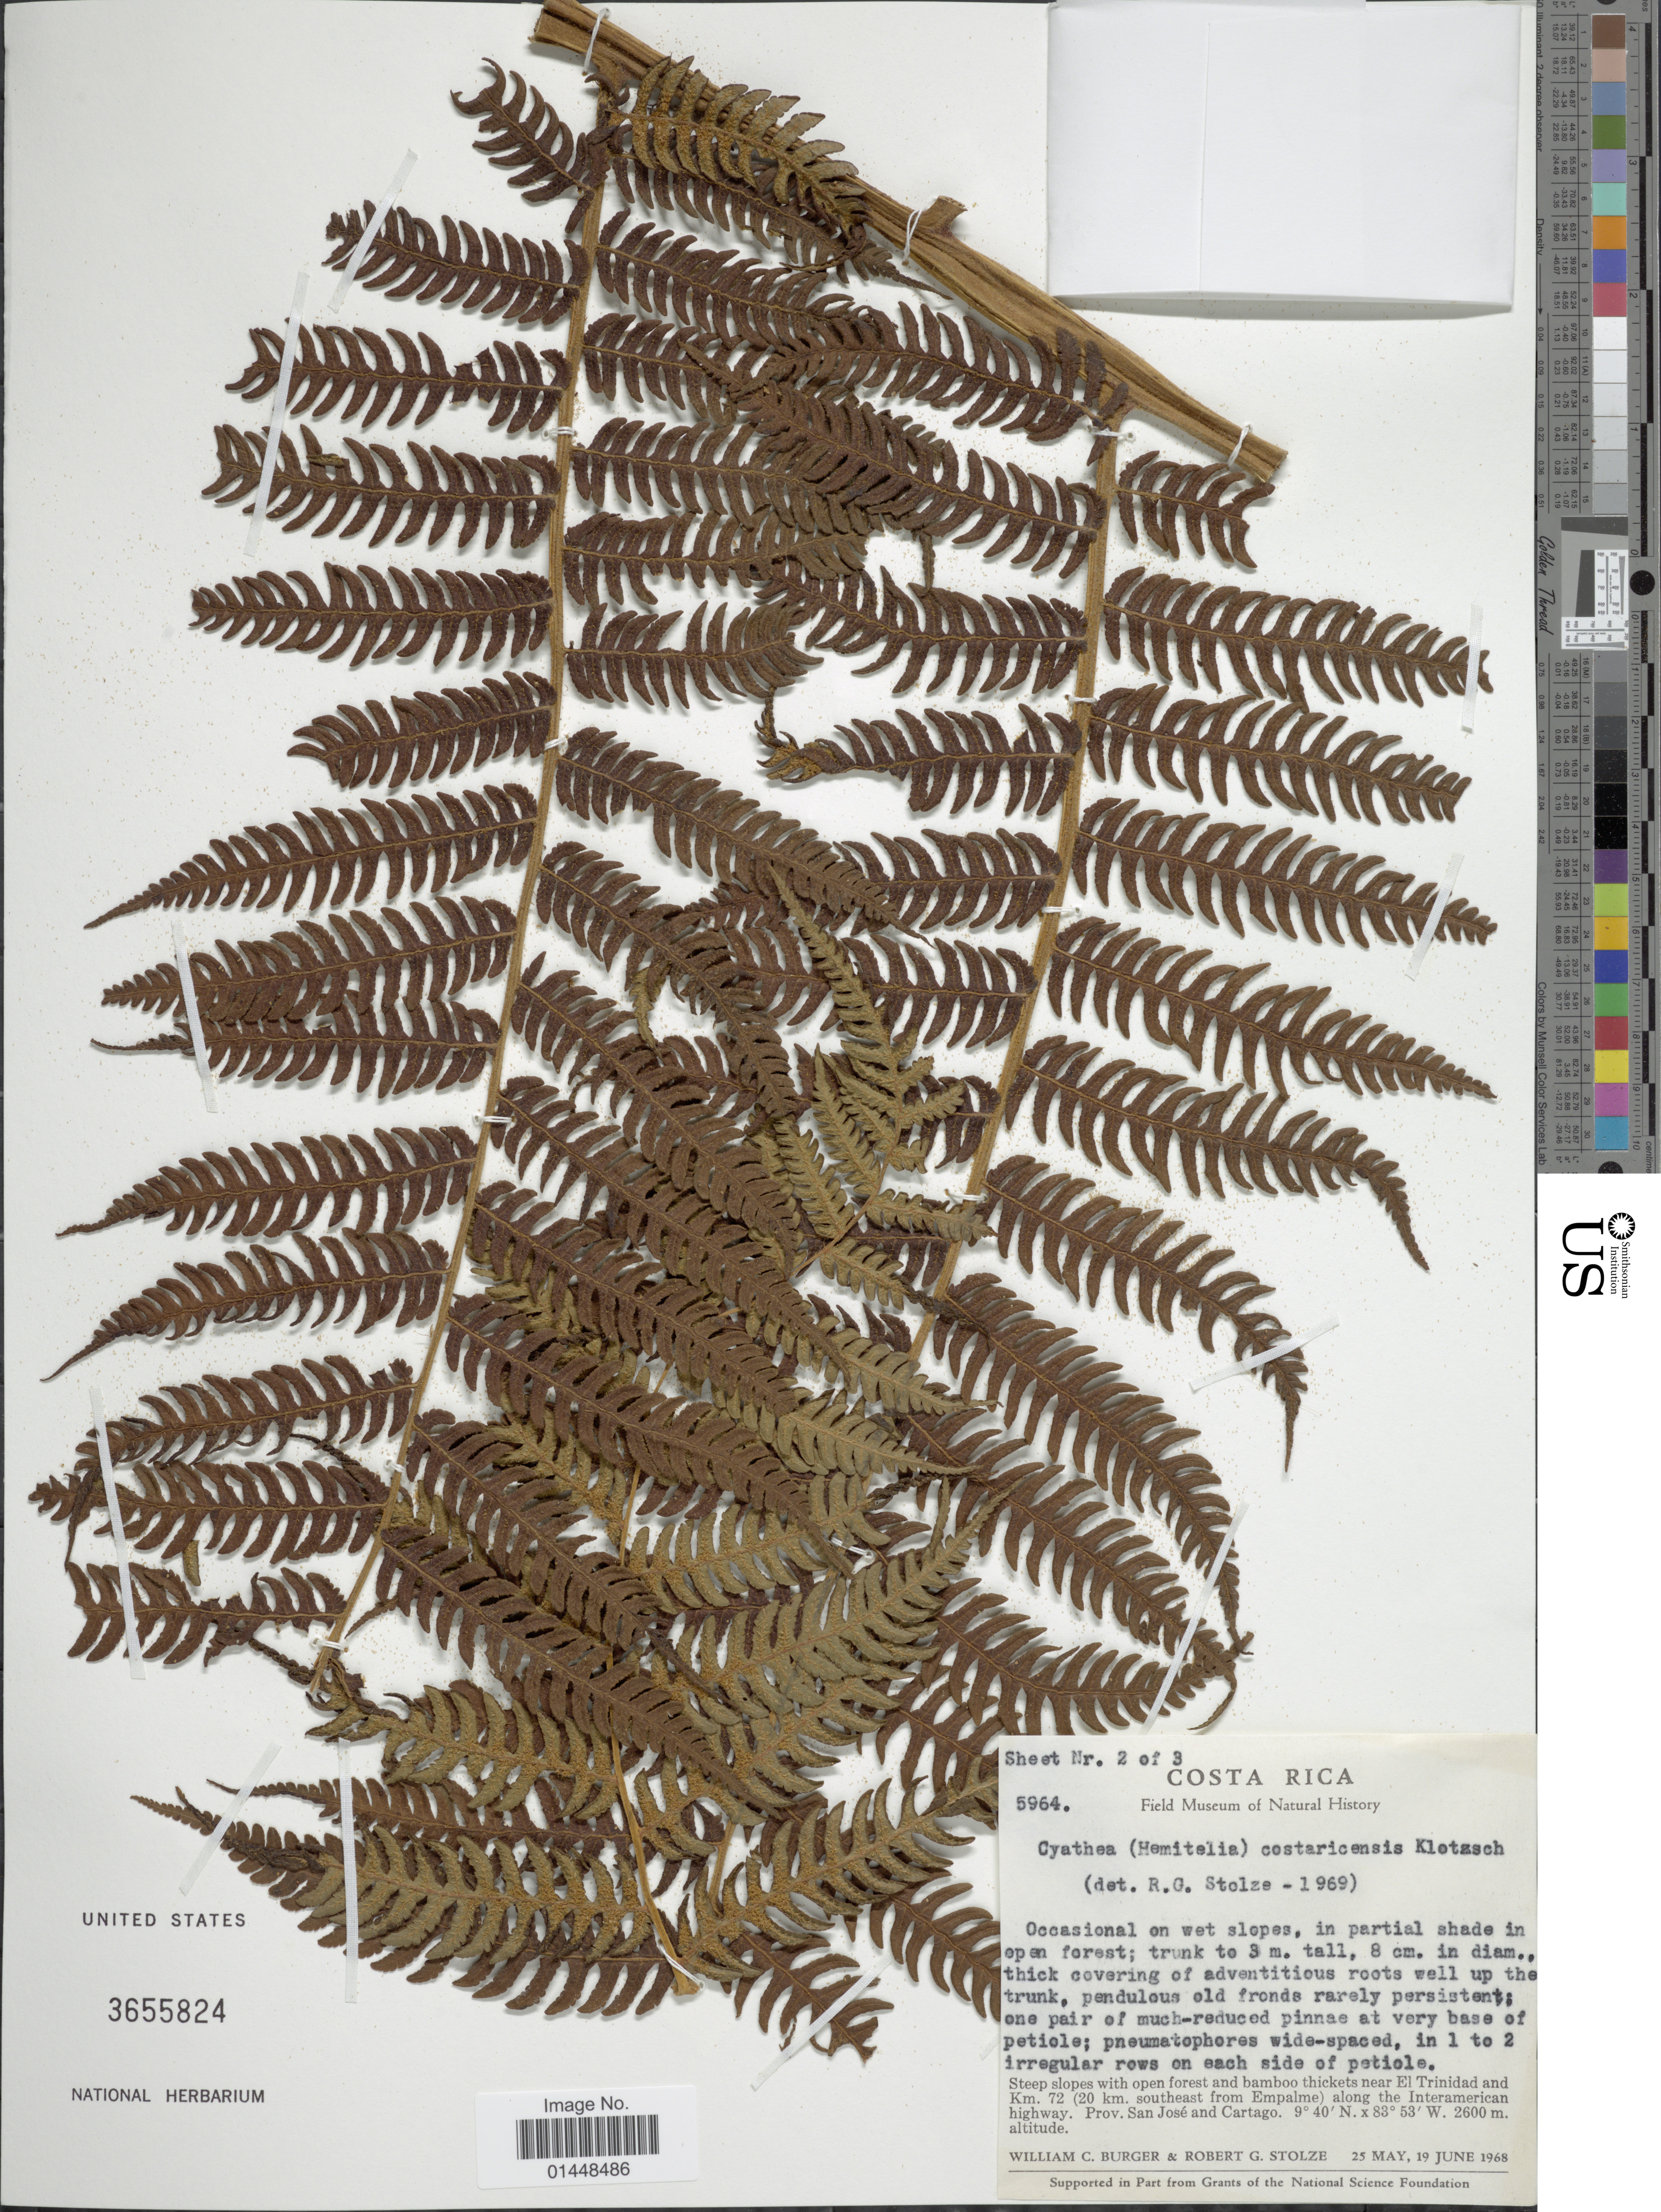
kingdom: Plantae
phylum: Tracheophyta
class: Polypodiopsida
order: Cyatheales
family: Cyatheaceae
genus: Cyathea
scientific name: Cyathea costaricensis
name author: (Kuhn) Domin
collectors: W. Burger & R. G. Stolze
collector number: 5964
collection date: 1968-05-25/1968-06-19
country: Costa Rica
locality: Near El Trinidad and Km 72 (20 km southeast from Empalme) along the Interamerican highway. Prov. San Jose and Cartago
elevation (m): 2600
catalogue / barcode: US 3655824